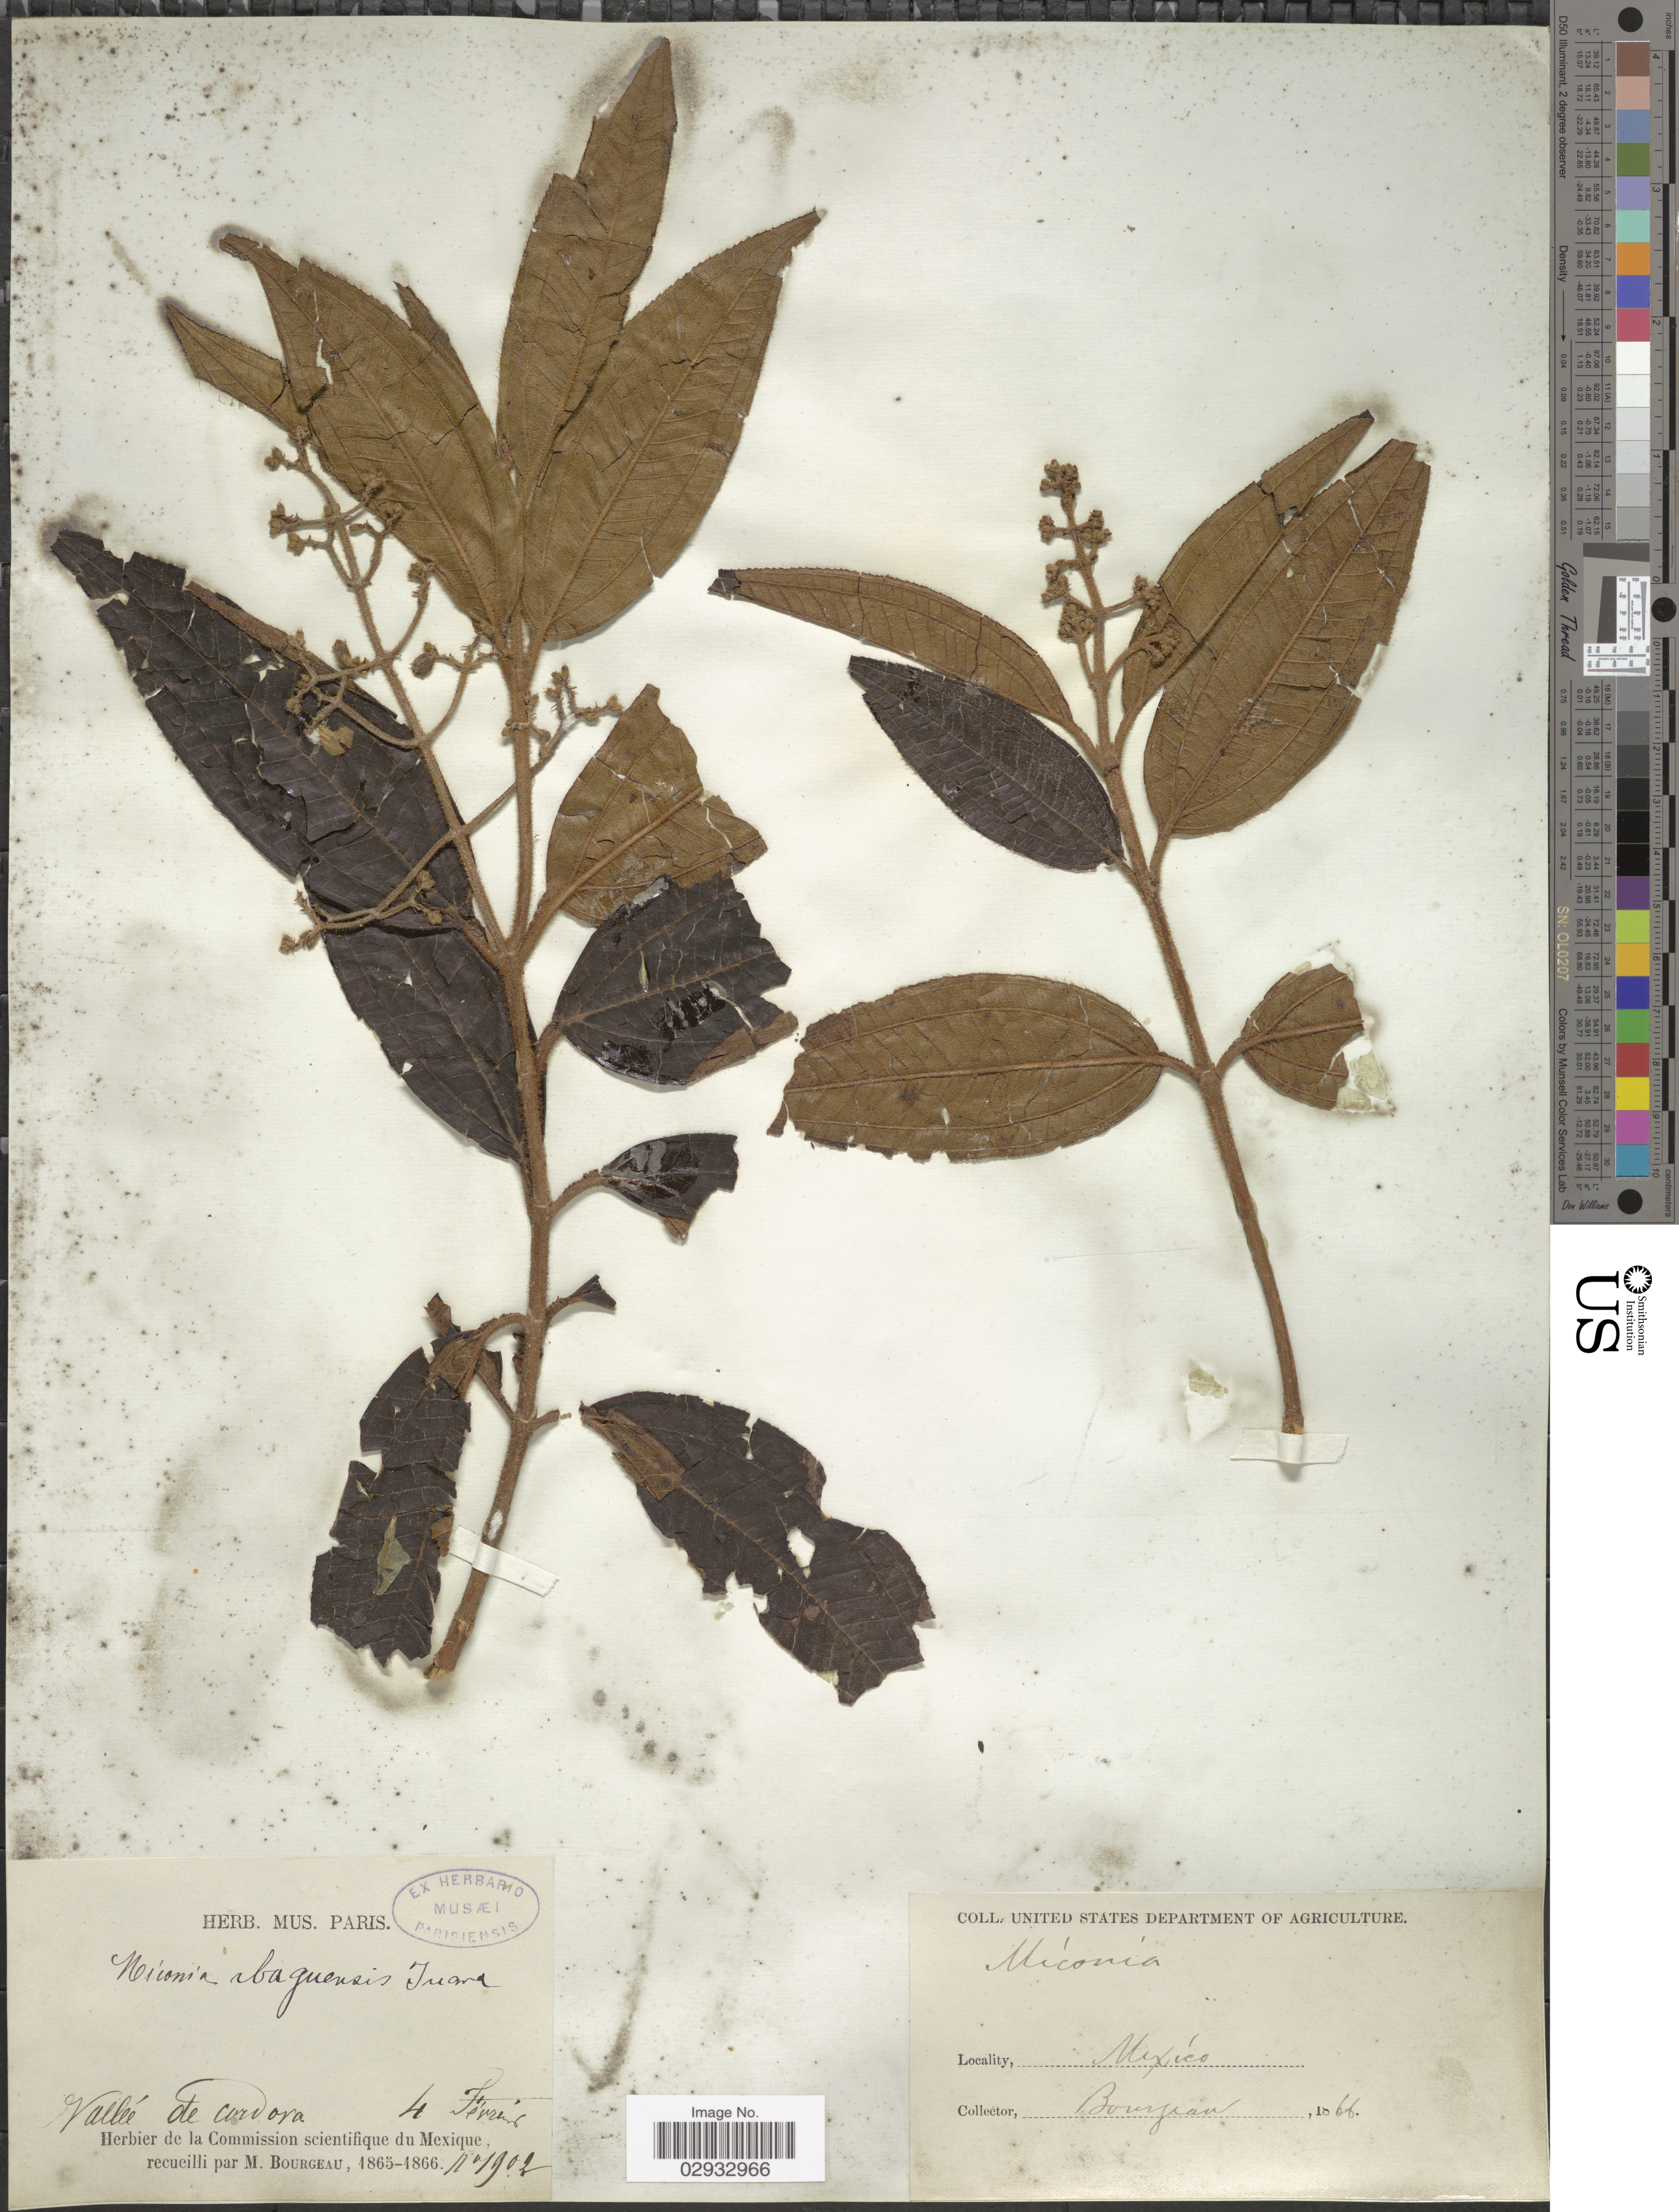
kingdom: Plantae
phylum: Tracheophyta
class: Magnoliopsida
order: Myrtales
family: Melastomataceae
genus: Miconia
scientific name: Miconia ibaguensis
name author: (Bonpl.) Triana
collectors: M. Bourgeau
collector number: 1902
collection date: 1865-02-04/1866-02-04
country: Mexico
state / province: Veracruz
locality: Valleé de Cordova.